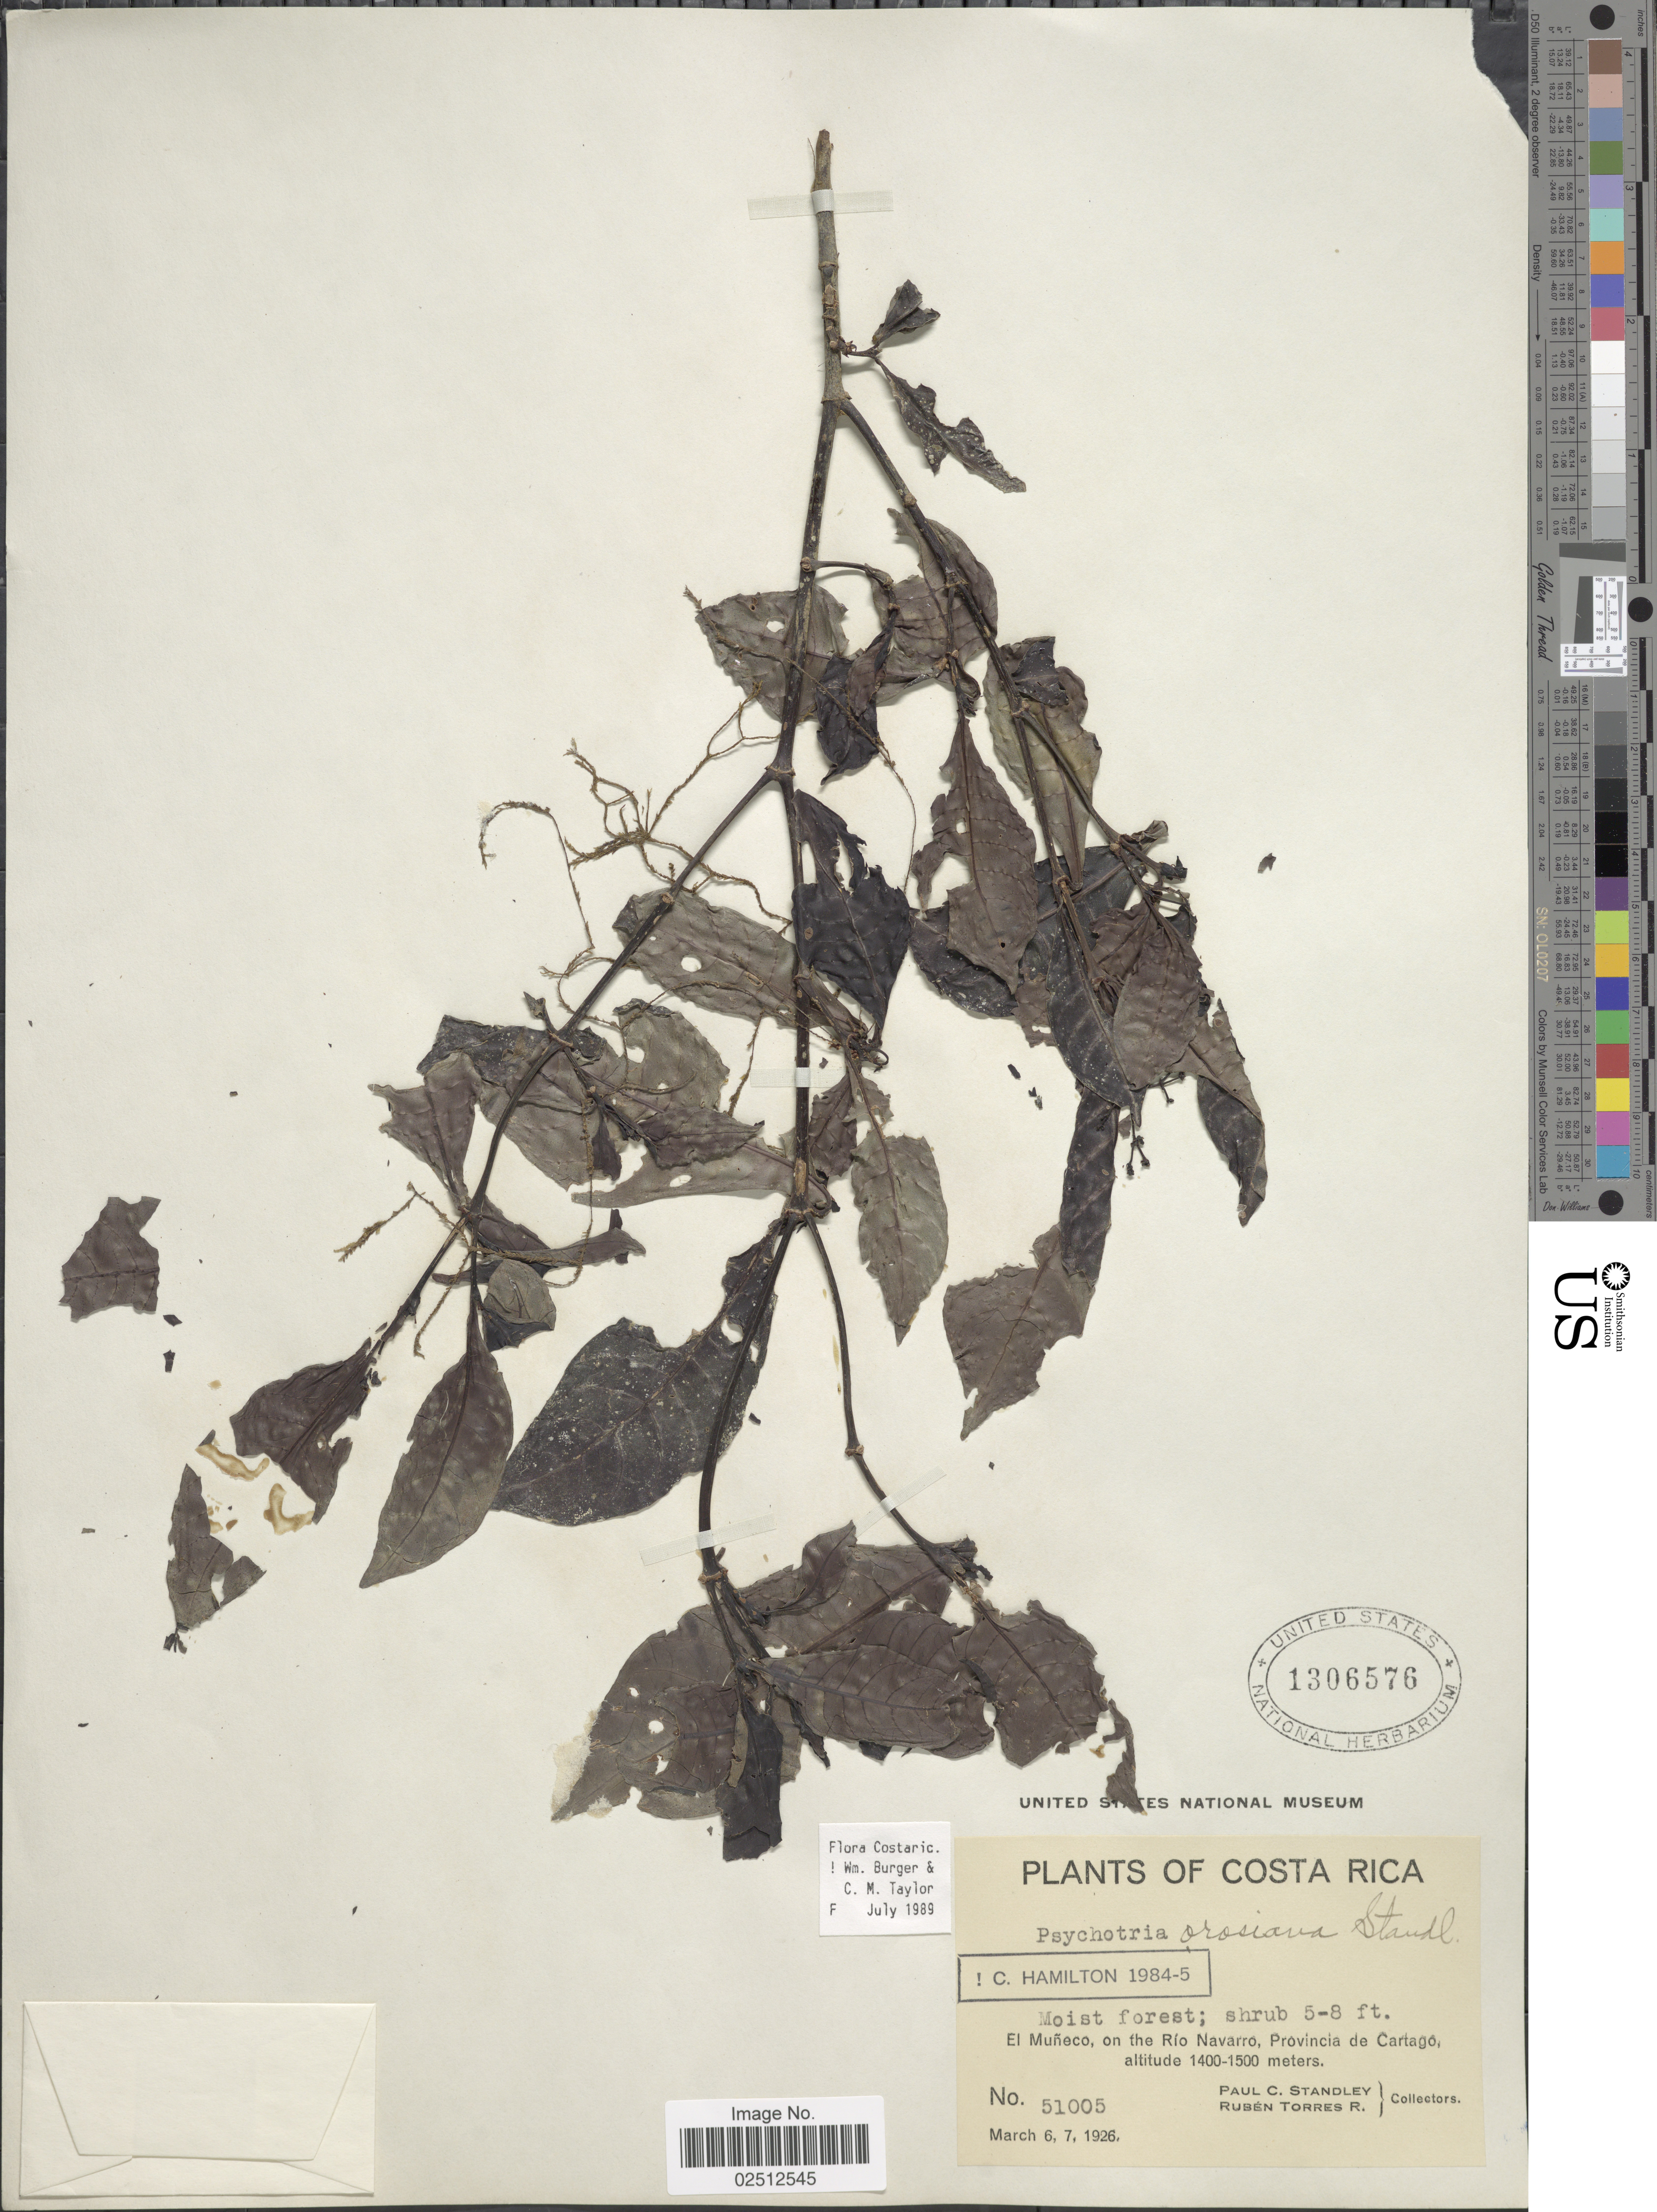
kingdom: Plantae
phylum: Tracheophyta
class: Magnoliopsida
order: Gentianales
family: Rubiaceae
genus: Psychotria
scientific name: Psychotria orosiana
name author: Standl.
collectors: P. C. Standley & R. Torres Rojas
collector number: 51005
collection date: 1926-03-06/1926-03-07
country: Costa Rica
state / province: Cartago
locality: El Muneco, on the Rio Navarro, Provincia de Cartago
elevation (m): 1400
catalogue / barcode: US 1306576